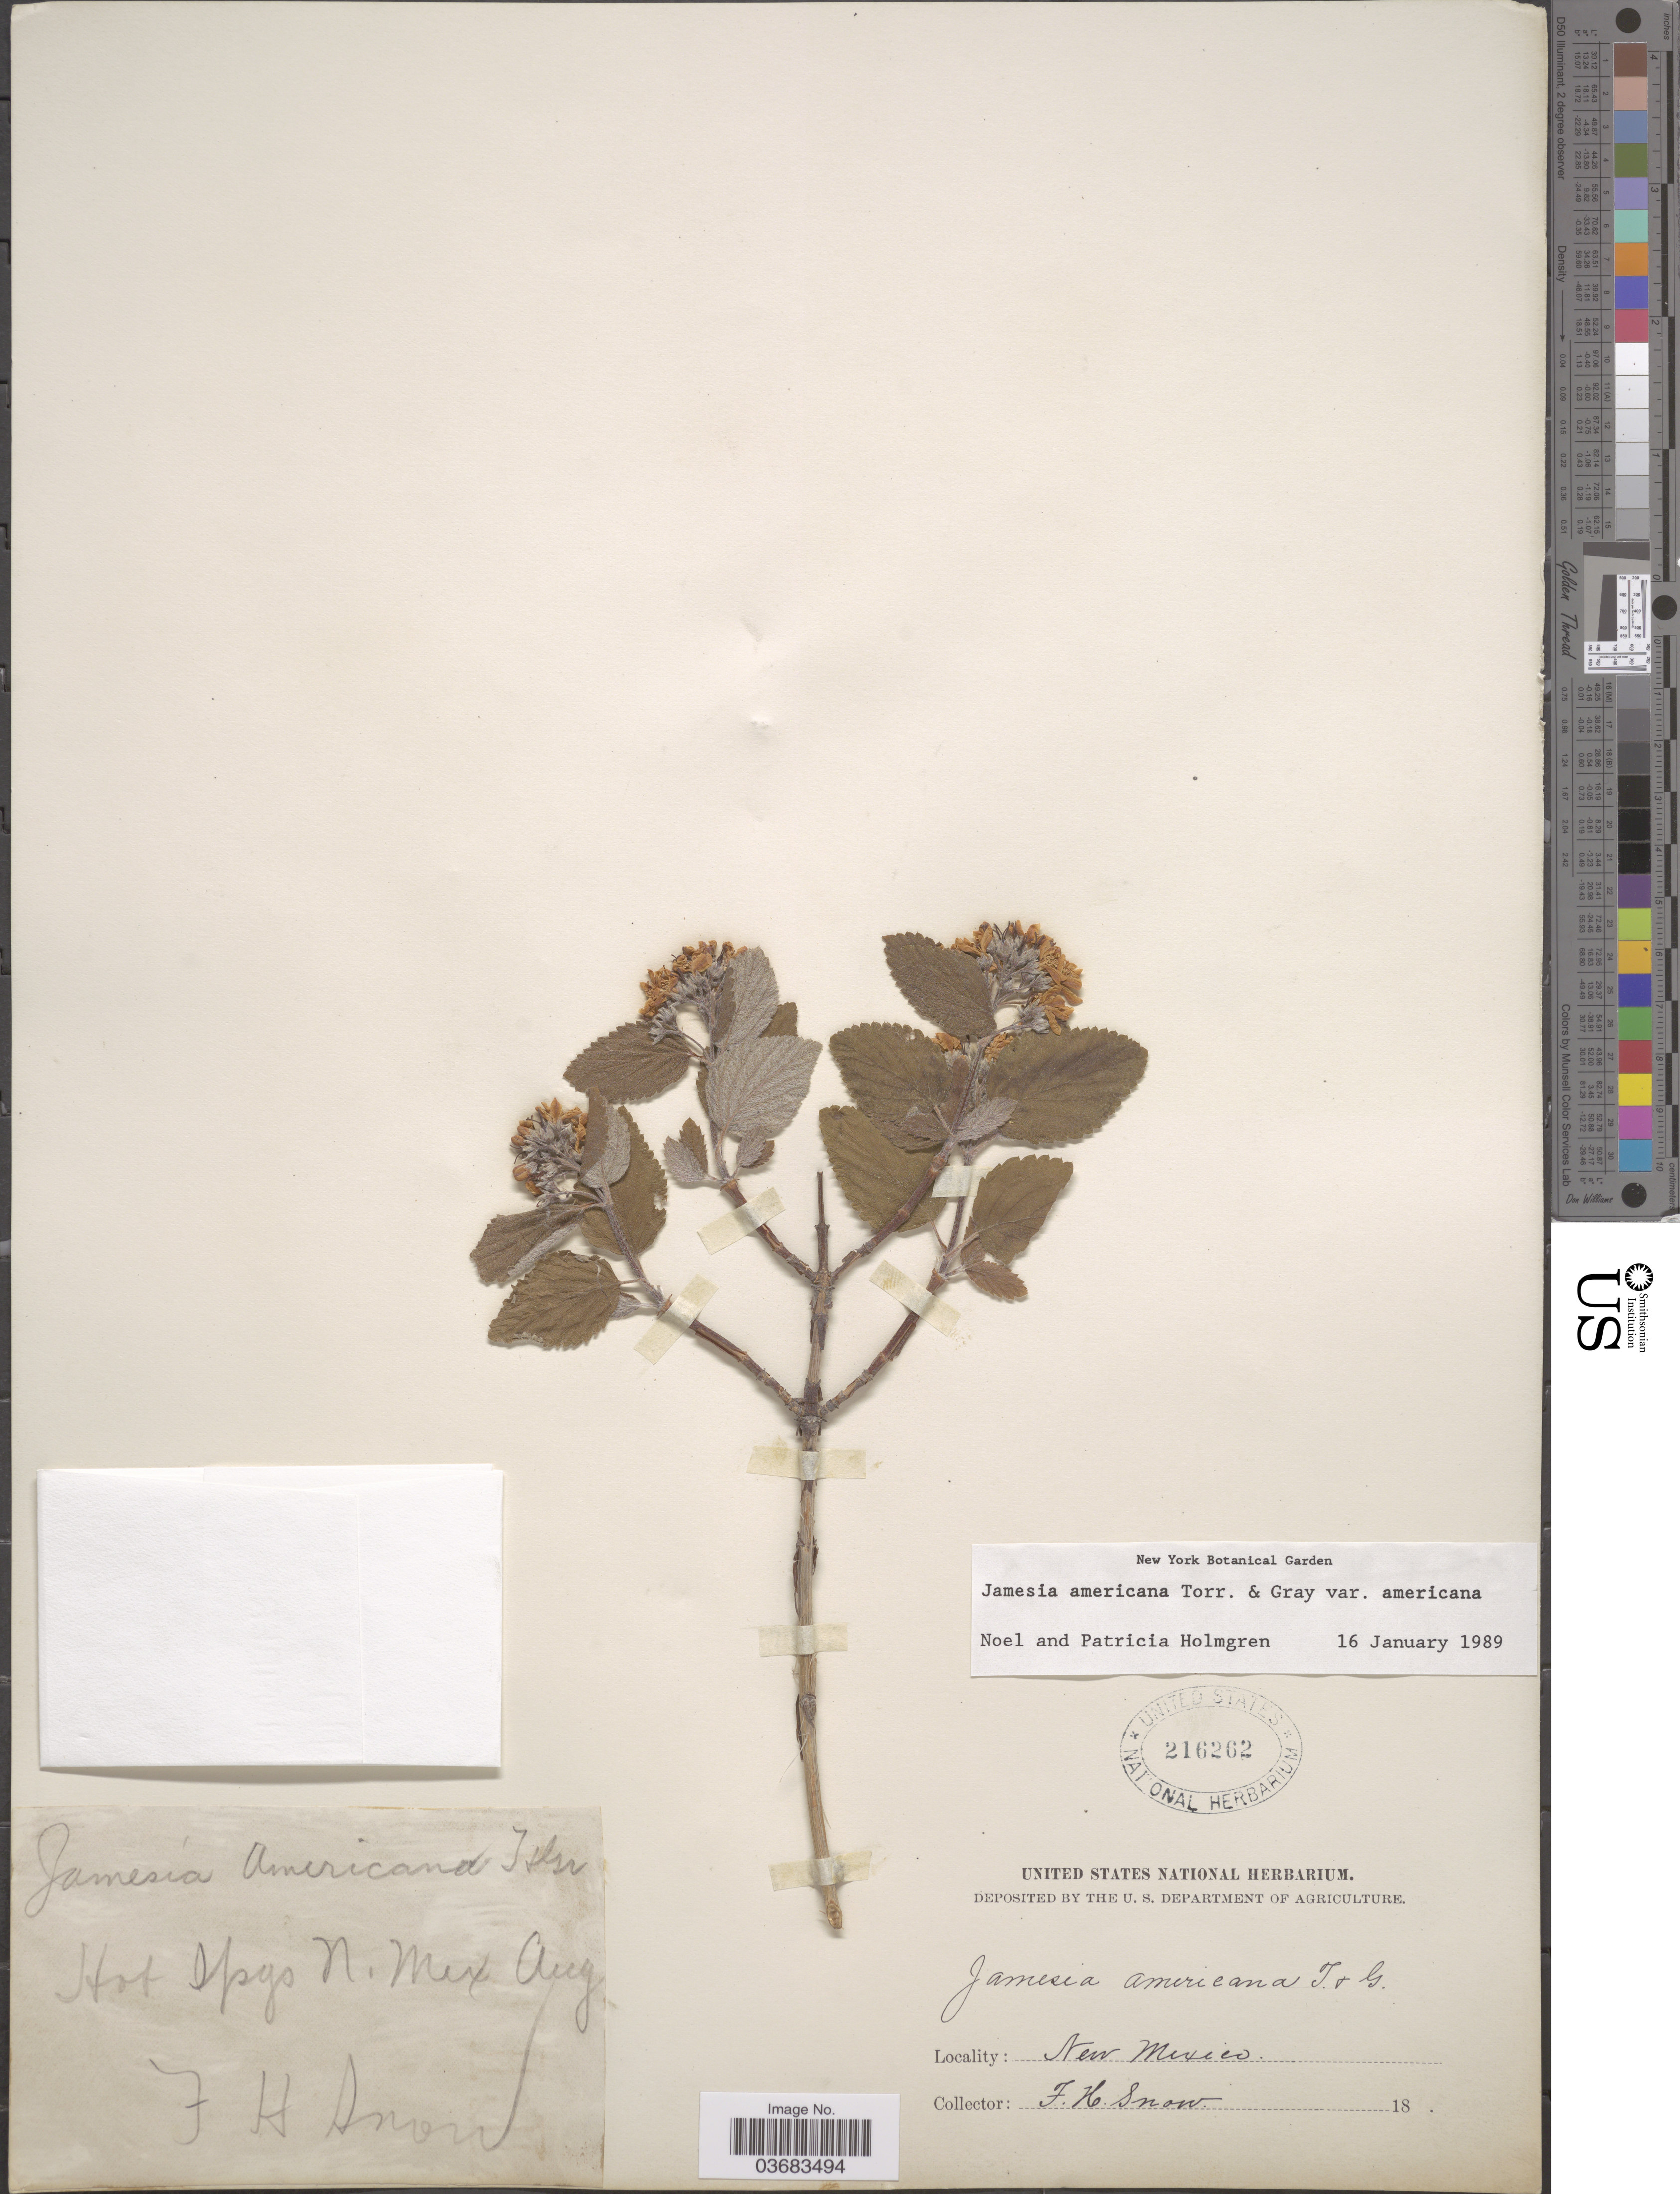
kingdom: Plantae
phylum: Tracheophyta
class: Magnoliopsida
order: Cornales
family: Hydrangeaceae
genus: Edwinia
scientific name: Edwinia americana var. americana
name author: (Torr. & A. Gray) A. Heller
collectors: F. H. Snow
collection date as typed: Aug. 18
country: United States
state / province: New Mexico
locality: Hot Spgs.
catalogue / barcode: US 216262